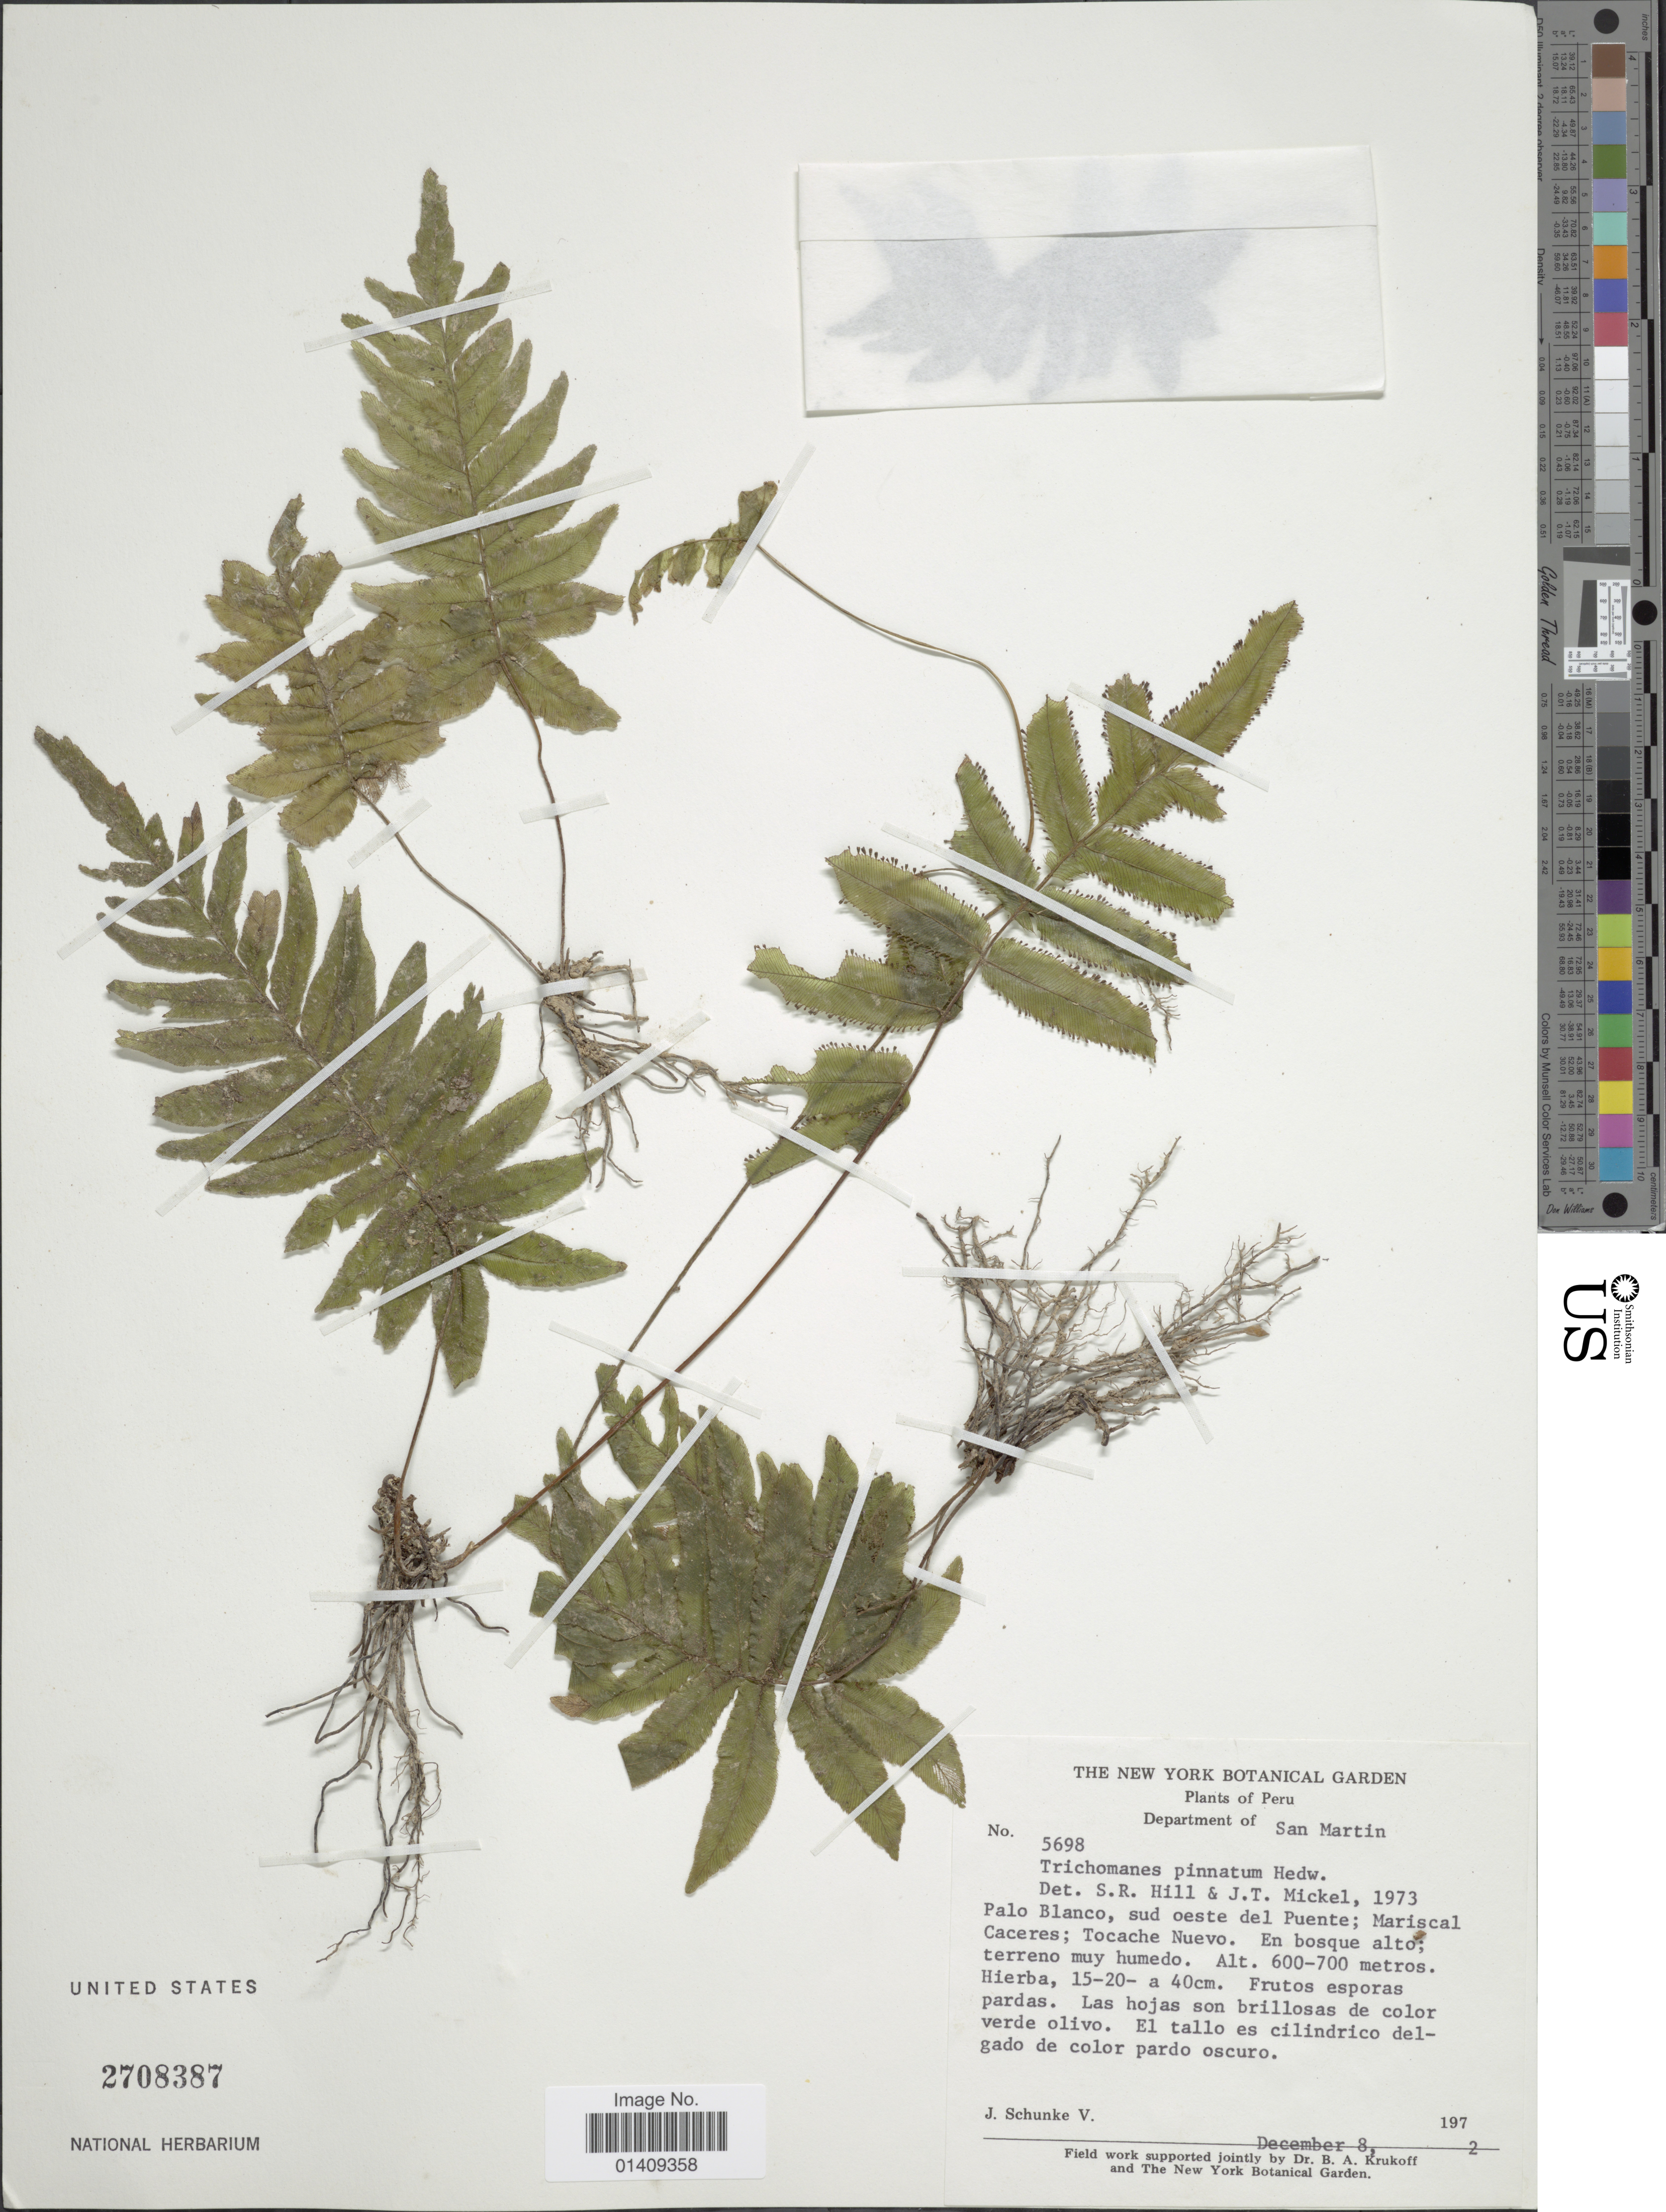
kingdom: Plantae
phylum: Tracheophyta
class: Polypodiopsida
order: Hymenophyllales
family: Hymenophyllaceae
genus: Trichomanes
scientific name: Trichomanes pinnatum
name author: Hedw.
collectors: J. Schunke Vigo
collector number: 5698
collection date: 1972-12-08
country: Peru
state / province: San Martín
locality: Department of San Martin Palo Blanco sud oeste del Puente Mariscal Caceres, Tocache Nuevo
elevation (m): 600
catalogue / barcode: US 2708387